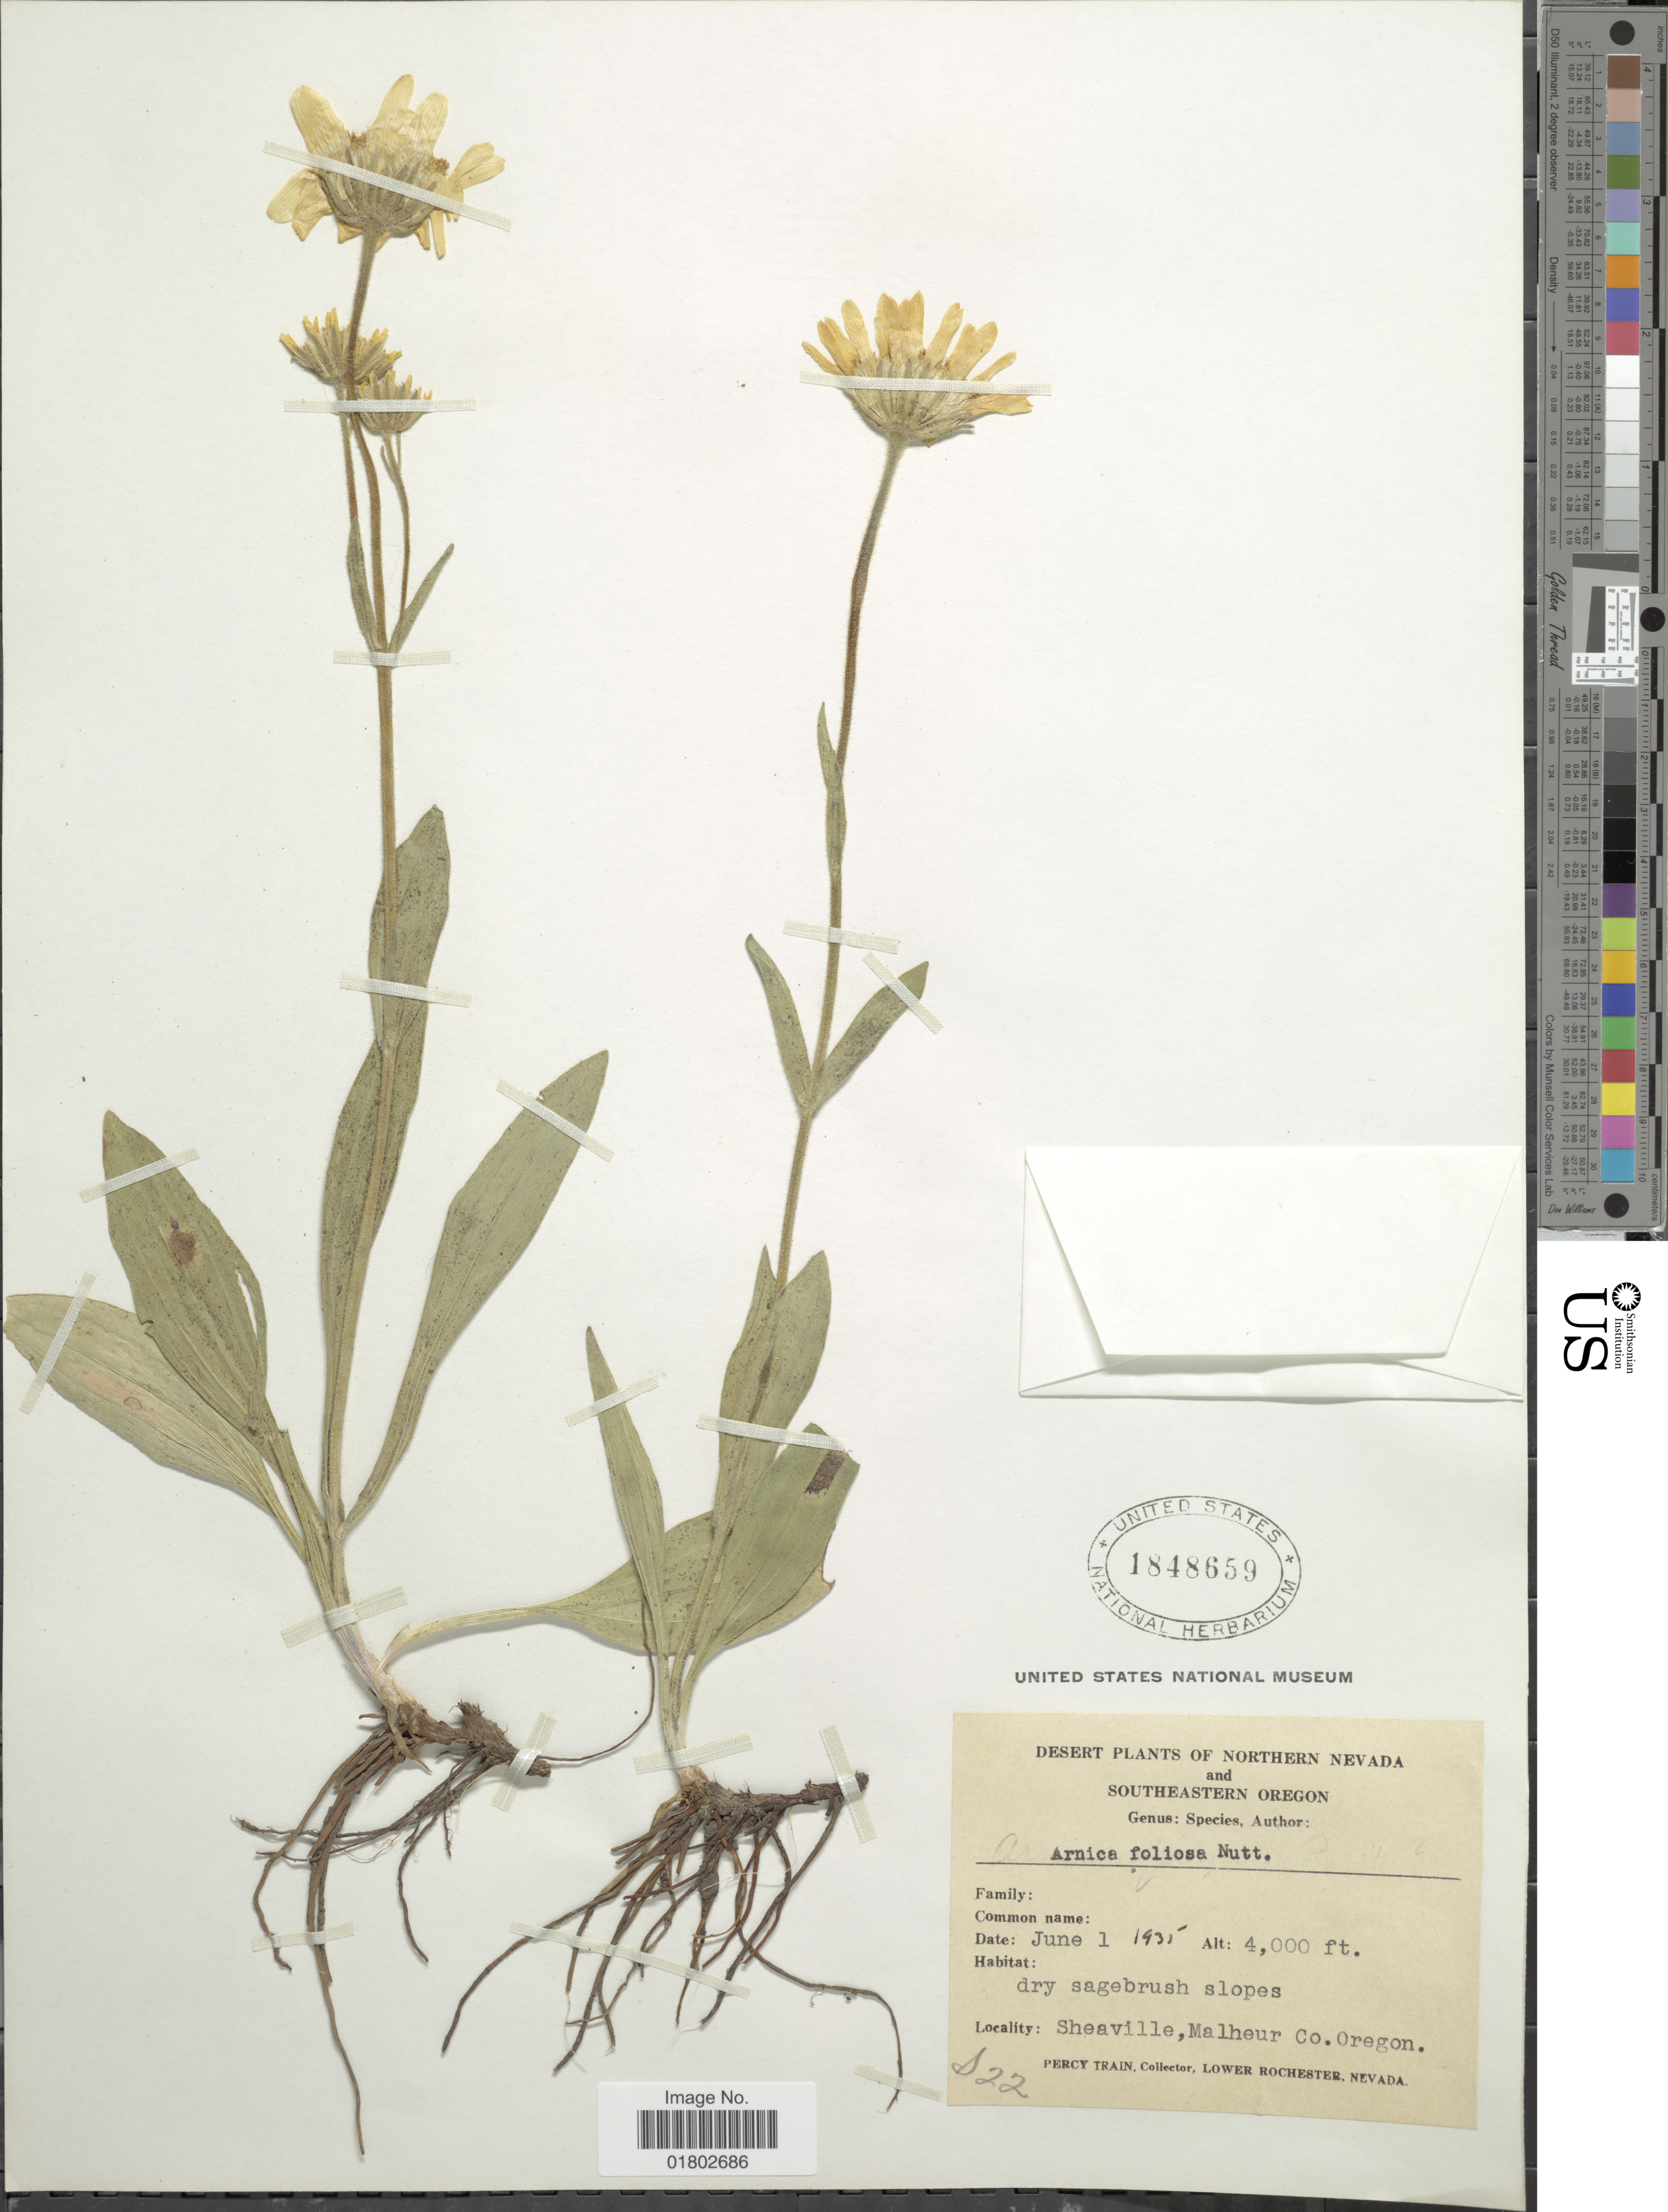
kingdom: Plantae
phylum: Tracheophyta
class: Magnoliopsida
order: Asterales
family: Asteraceae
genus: Arnica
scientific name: Arnica chamissonis subsp. foliosa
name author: (Nutt.) Maguire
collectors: P. Train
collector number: S 22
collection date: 1935-06-01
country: United States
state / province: Oregon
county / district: Malheur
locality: Desert plants of Northern Nevada and Southeastern Oregon, dry sagebrush slopes, Sheaville, Malheur Co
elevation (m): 1219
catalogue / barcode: US 1848659